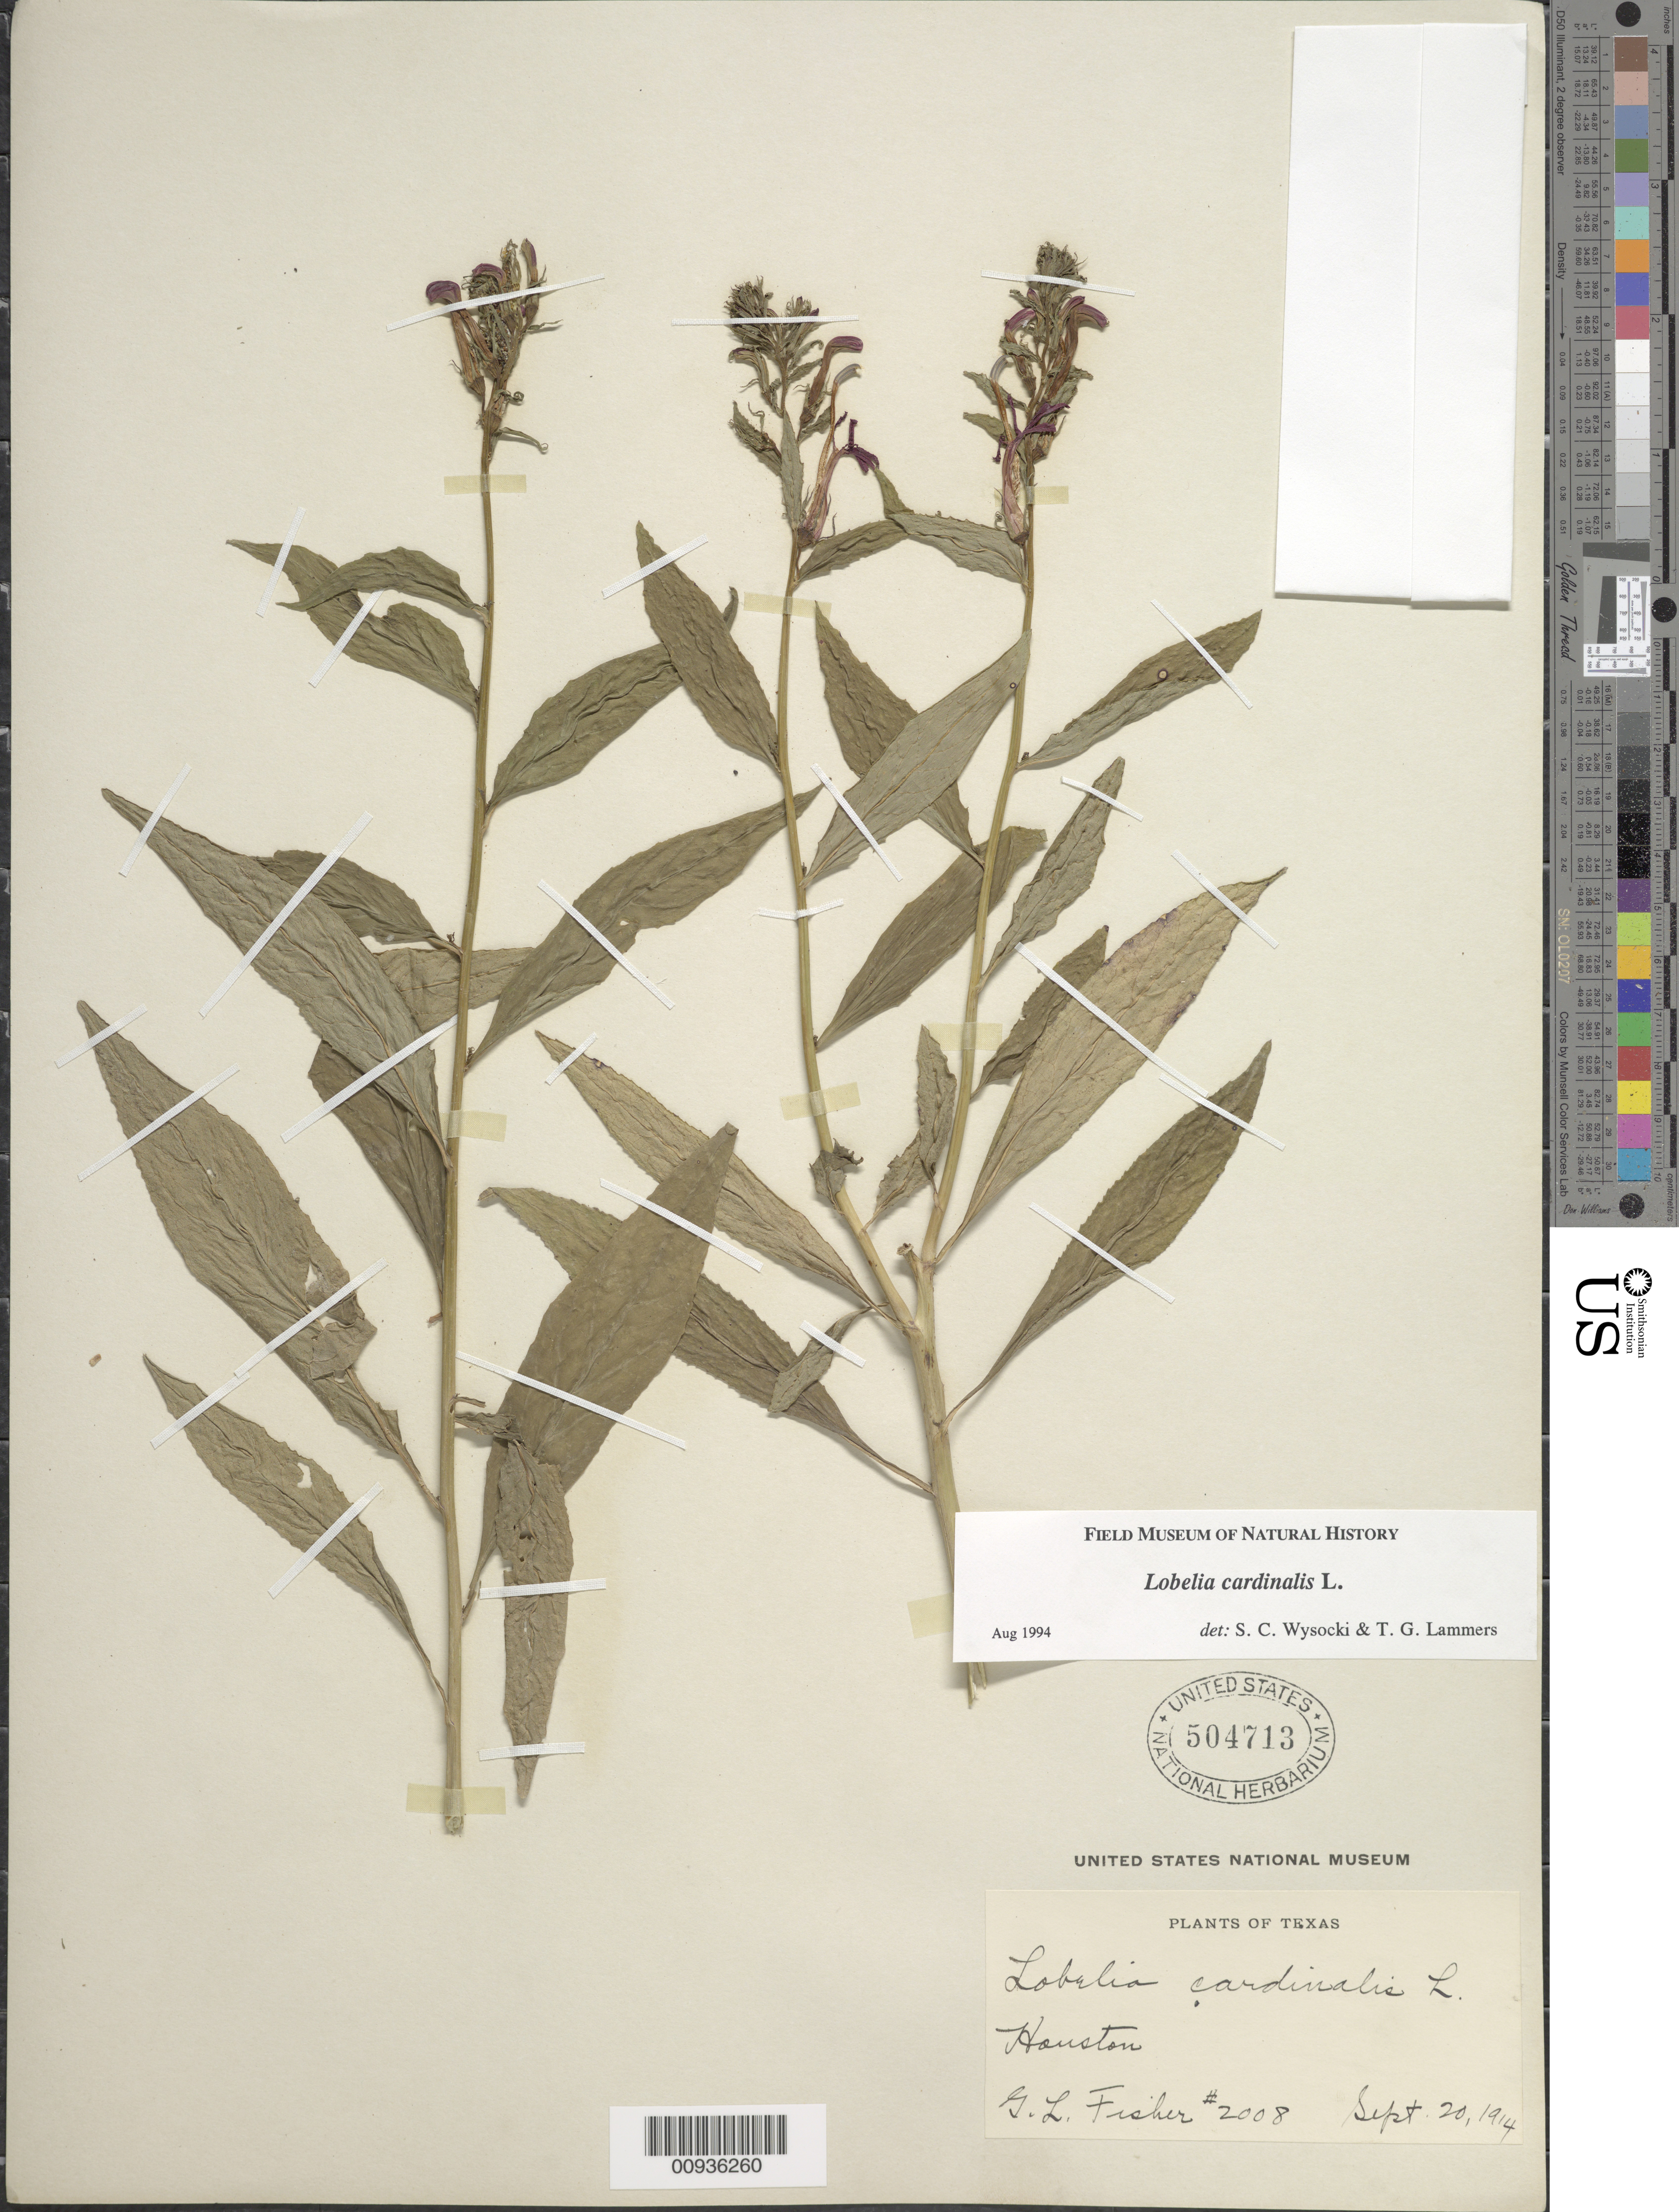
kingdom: Plantae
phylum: Tracheophyta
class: Magnoliopsida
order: Asterales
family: Campanulaceae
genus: Lobelia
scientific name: Lobelia cardinalis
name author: L.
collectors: G. L. Fisher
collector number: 2008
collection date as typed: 20 Sep 1914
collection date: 1914-09-20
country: United States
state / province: Texas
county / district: Harris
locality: Houston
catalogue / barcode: US 504713